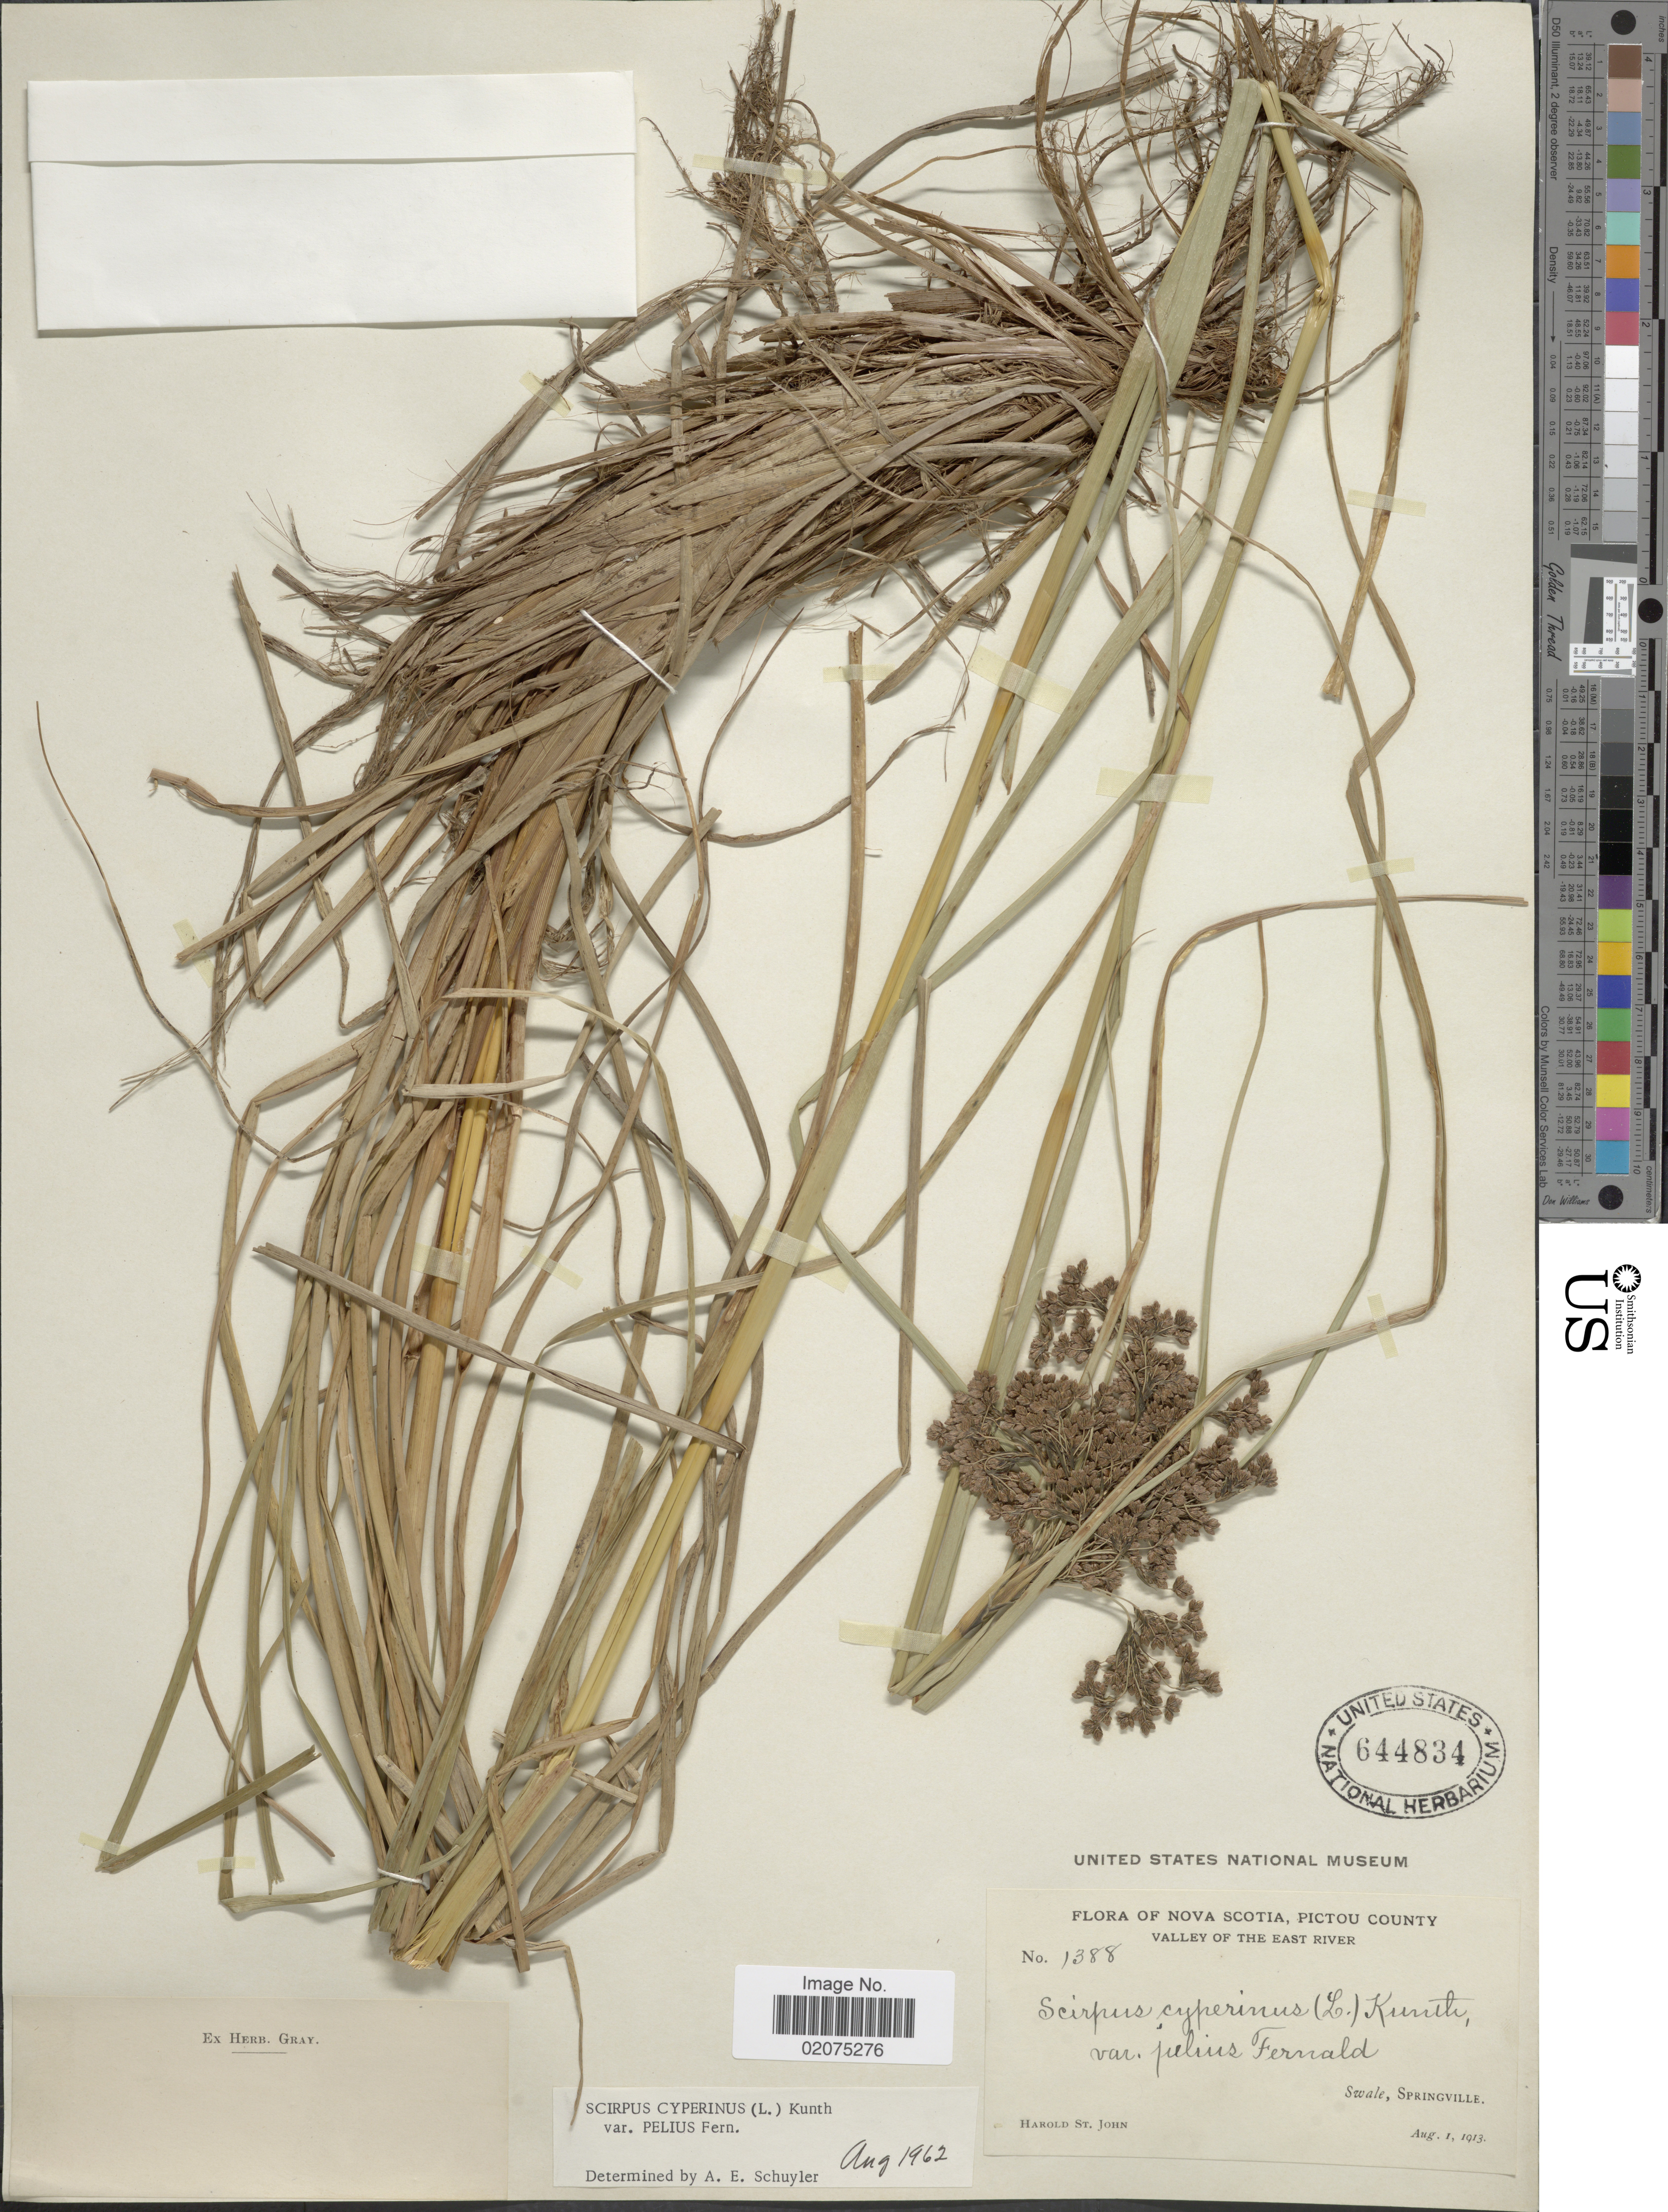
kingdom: Plantae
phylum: Tracheophyta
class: Liliopsida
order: Poales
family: Cyperaceae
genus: Scirpus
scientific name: Scirpus cyperinus var. pelius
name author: Fernald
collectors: H. St. John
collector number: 1388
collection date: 1913-08-01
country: Canada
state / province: Nova Scotia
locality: Pictou County, Valley of the East River, Swale, Springville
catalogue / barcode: US 644834